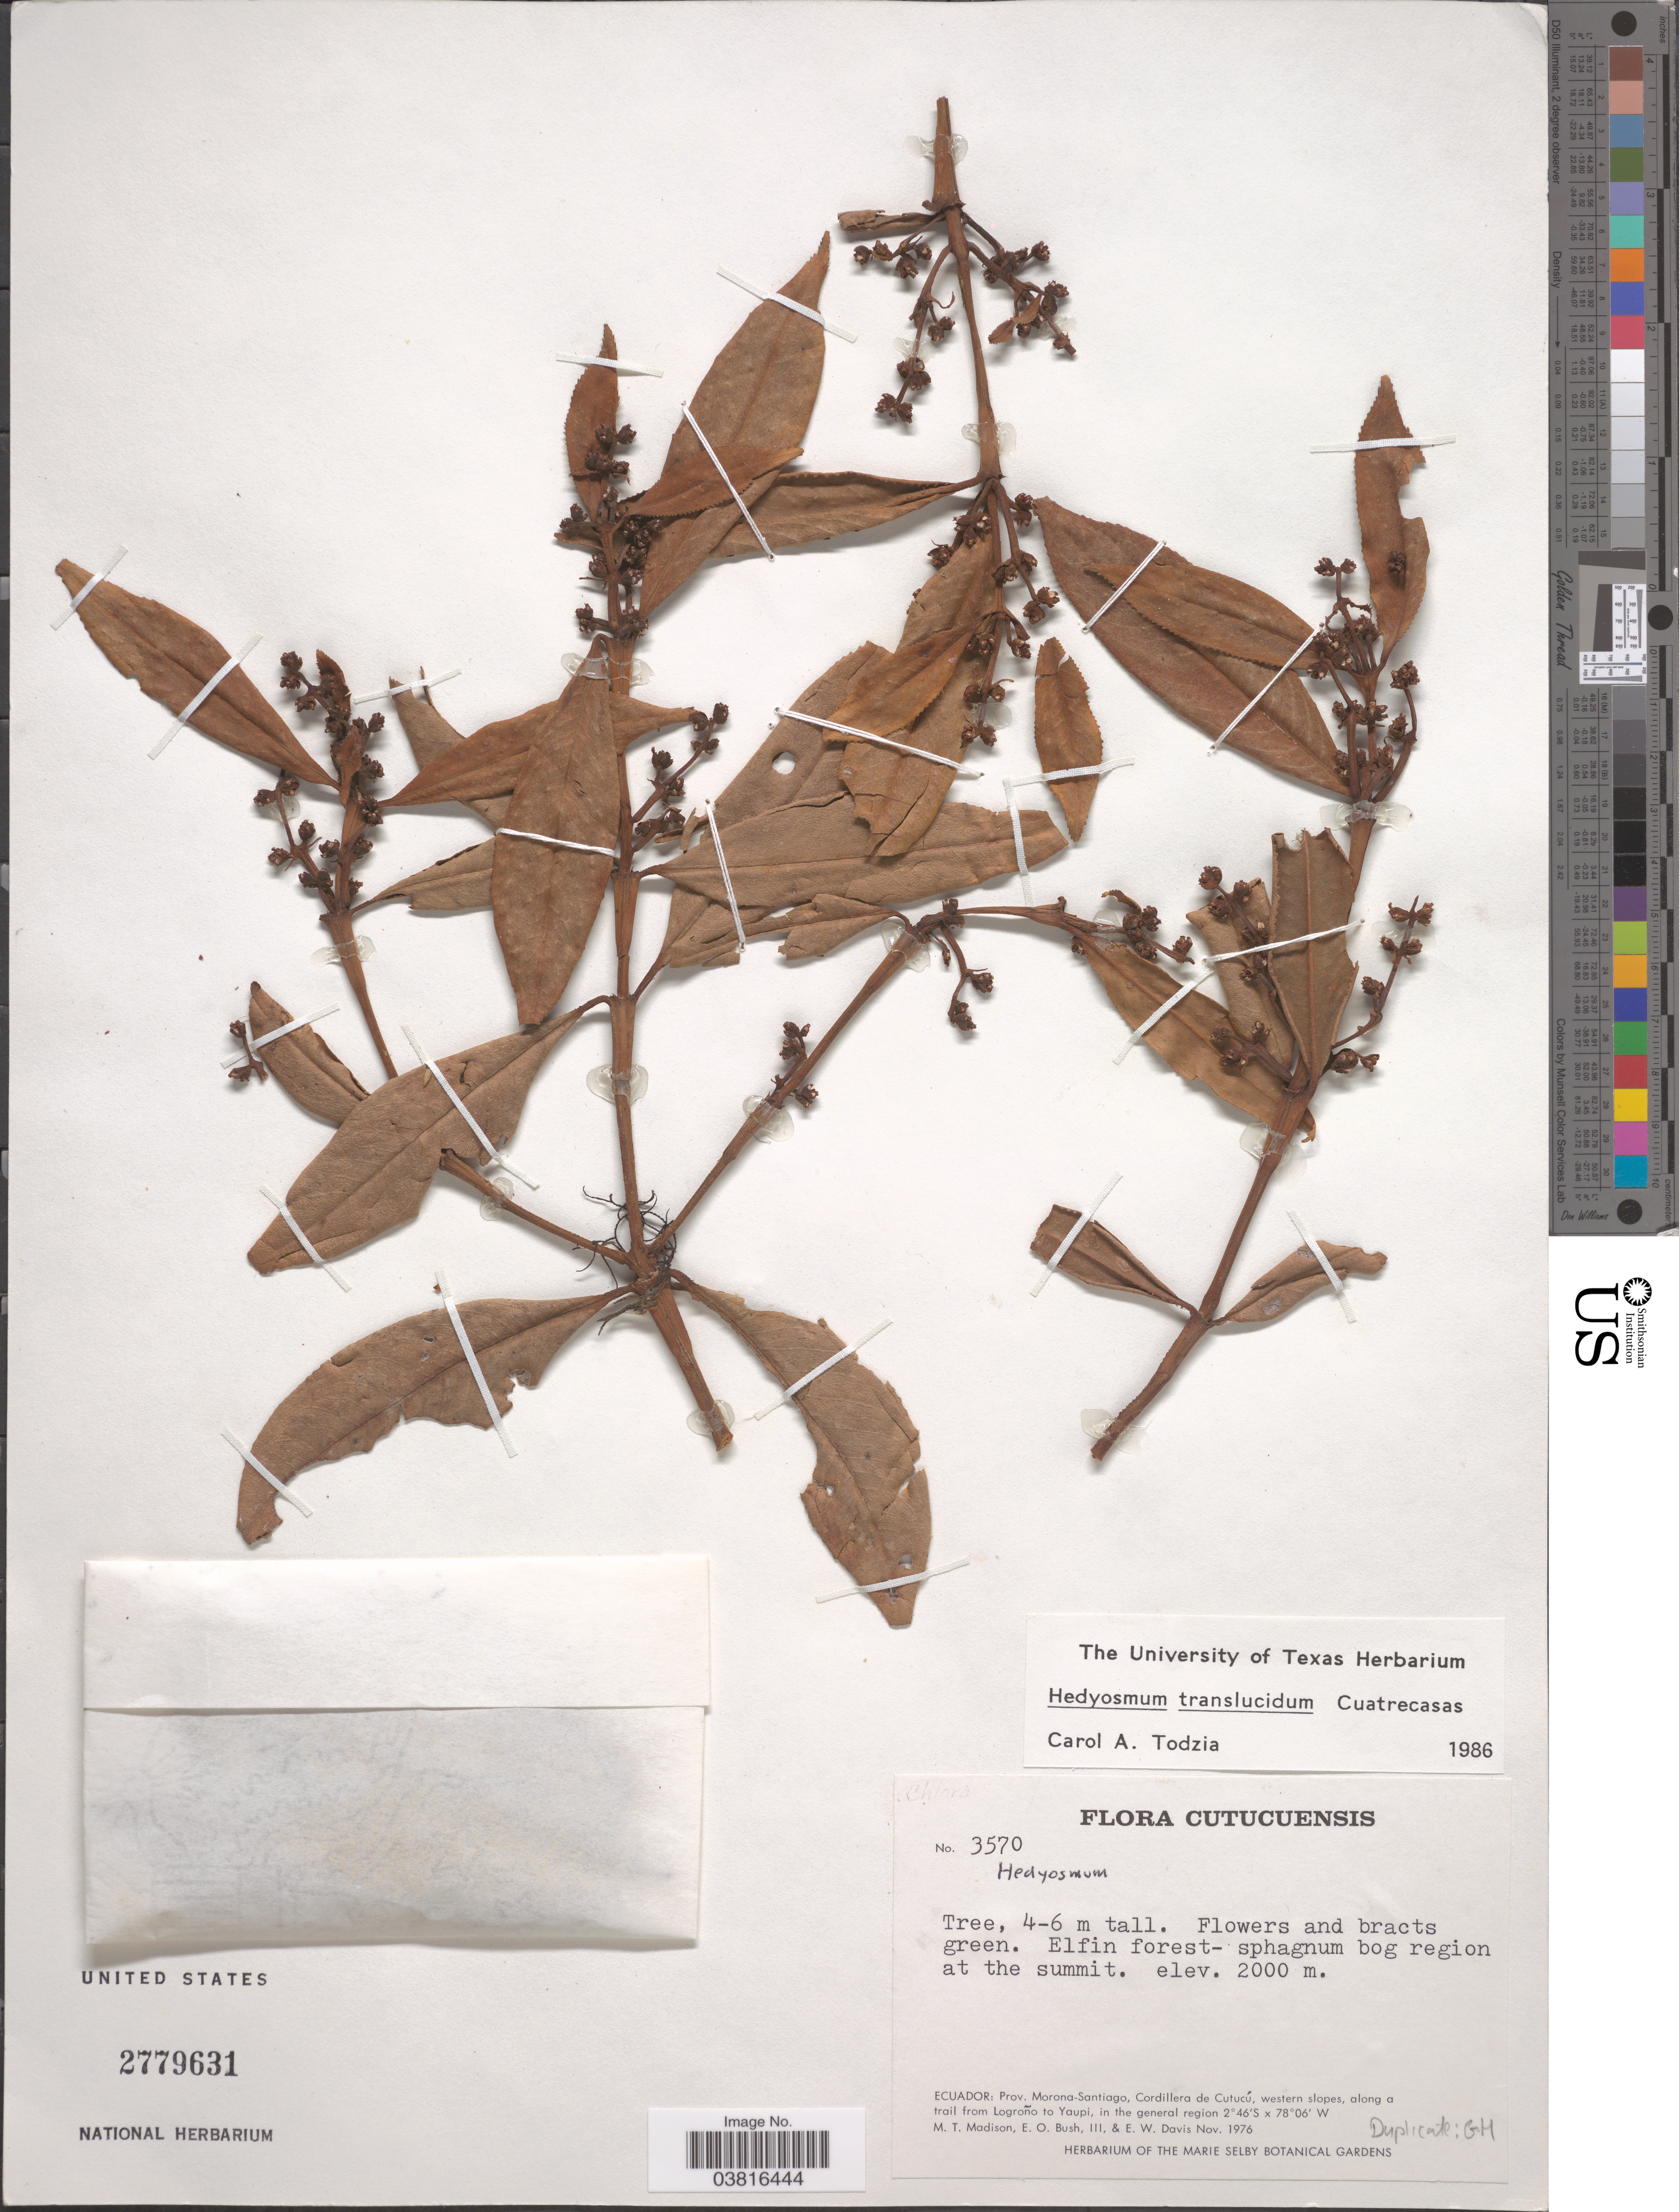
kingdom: Plantae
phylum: Tracheophyta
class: Magnoliopsida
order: Chloranthales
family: Chloranthaceae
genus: Hedyosmum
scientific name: Hedyosmum translucidum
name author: Cuatrec.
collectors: M. T. Madison, E. O. Bush & E. W. Davis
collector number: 3570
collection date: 1976-11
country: Ecuador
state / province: Morona-Santiago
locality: Cordillera de Cutucú, western slopes, along a trail from Logroño to Yaupi, in the general region.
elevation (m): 2000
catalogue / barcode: US 2779631